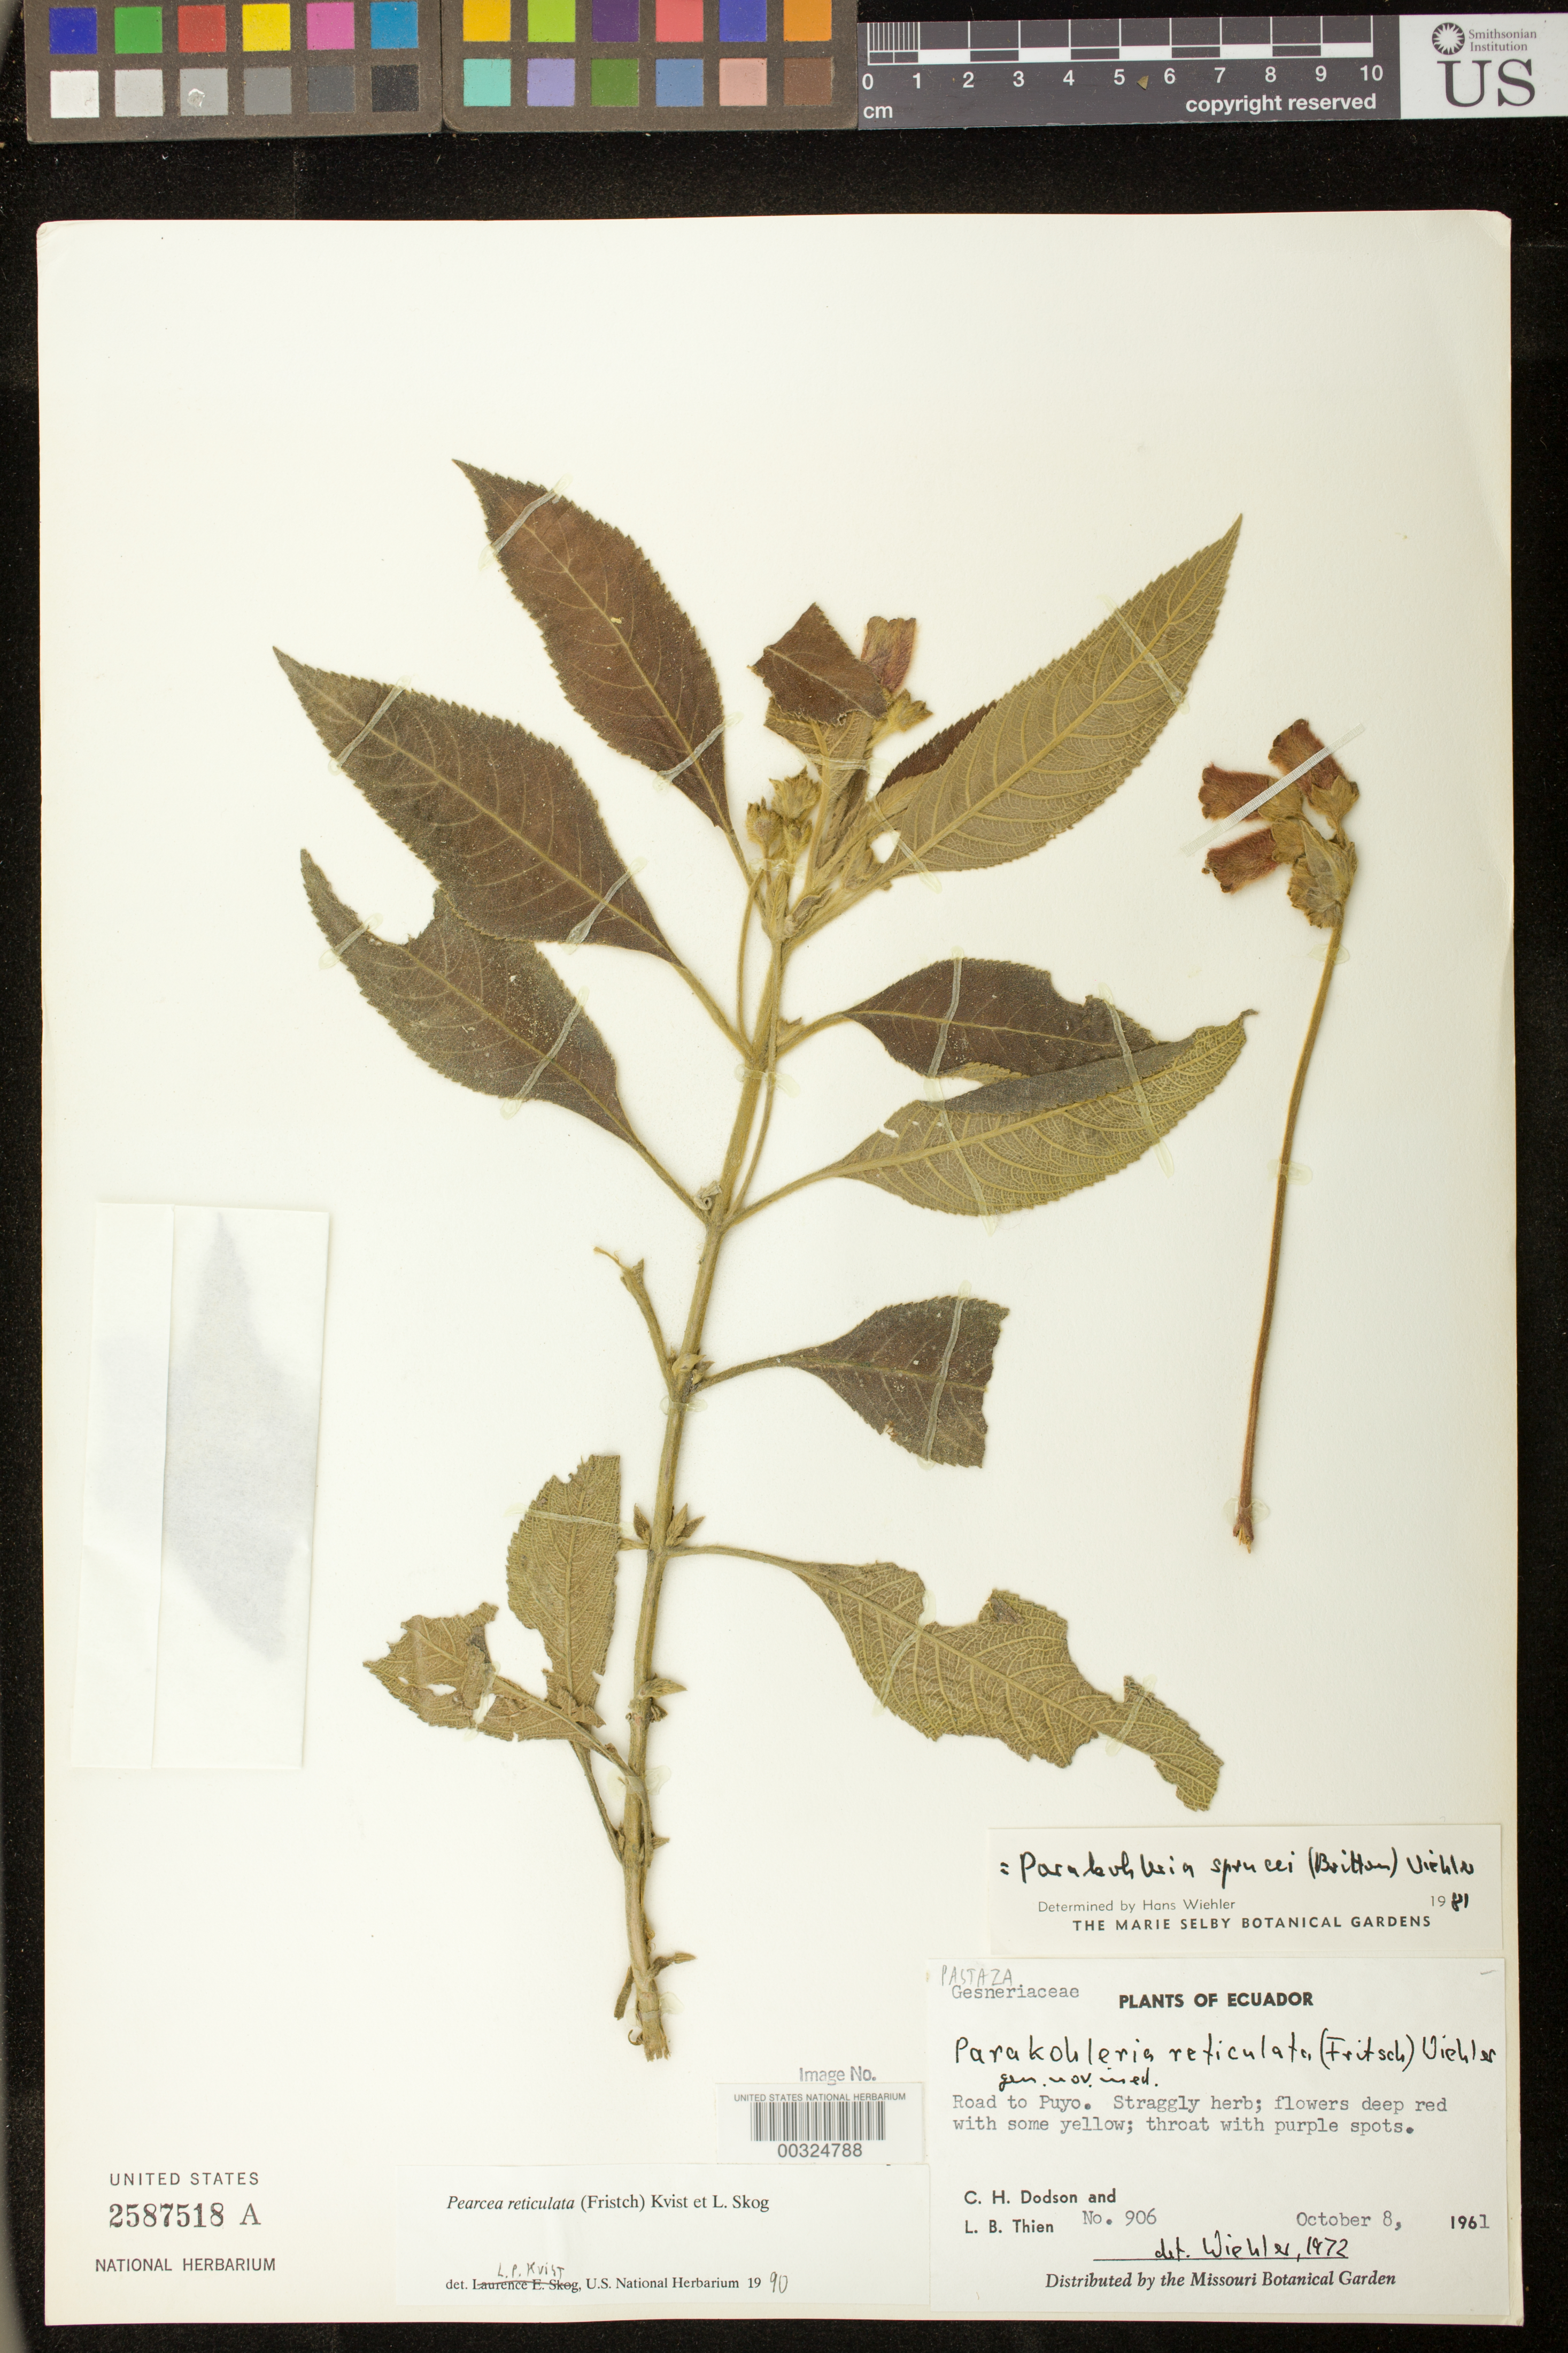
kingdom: Plantae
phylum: Tracheophyta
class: Magnoliopsida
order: Lamiales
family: Gesneriaceae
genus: Pearcea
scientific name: Pearcea reticulata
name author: (Fritsch) L.P. Kvist & L.E. Skog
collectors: C. H. Dodson & L. Thien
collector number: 906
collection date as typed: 08 Oct 1961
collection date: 1961-10-08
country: Ecuador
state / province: Pastaza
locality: Road to Puyo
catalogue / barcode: US 2587518A